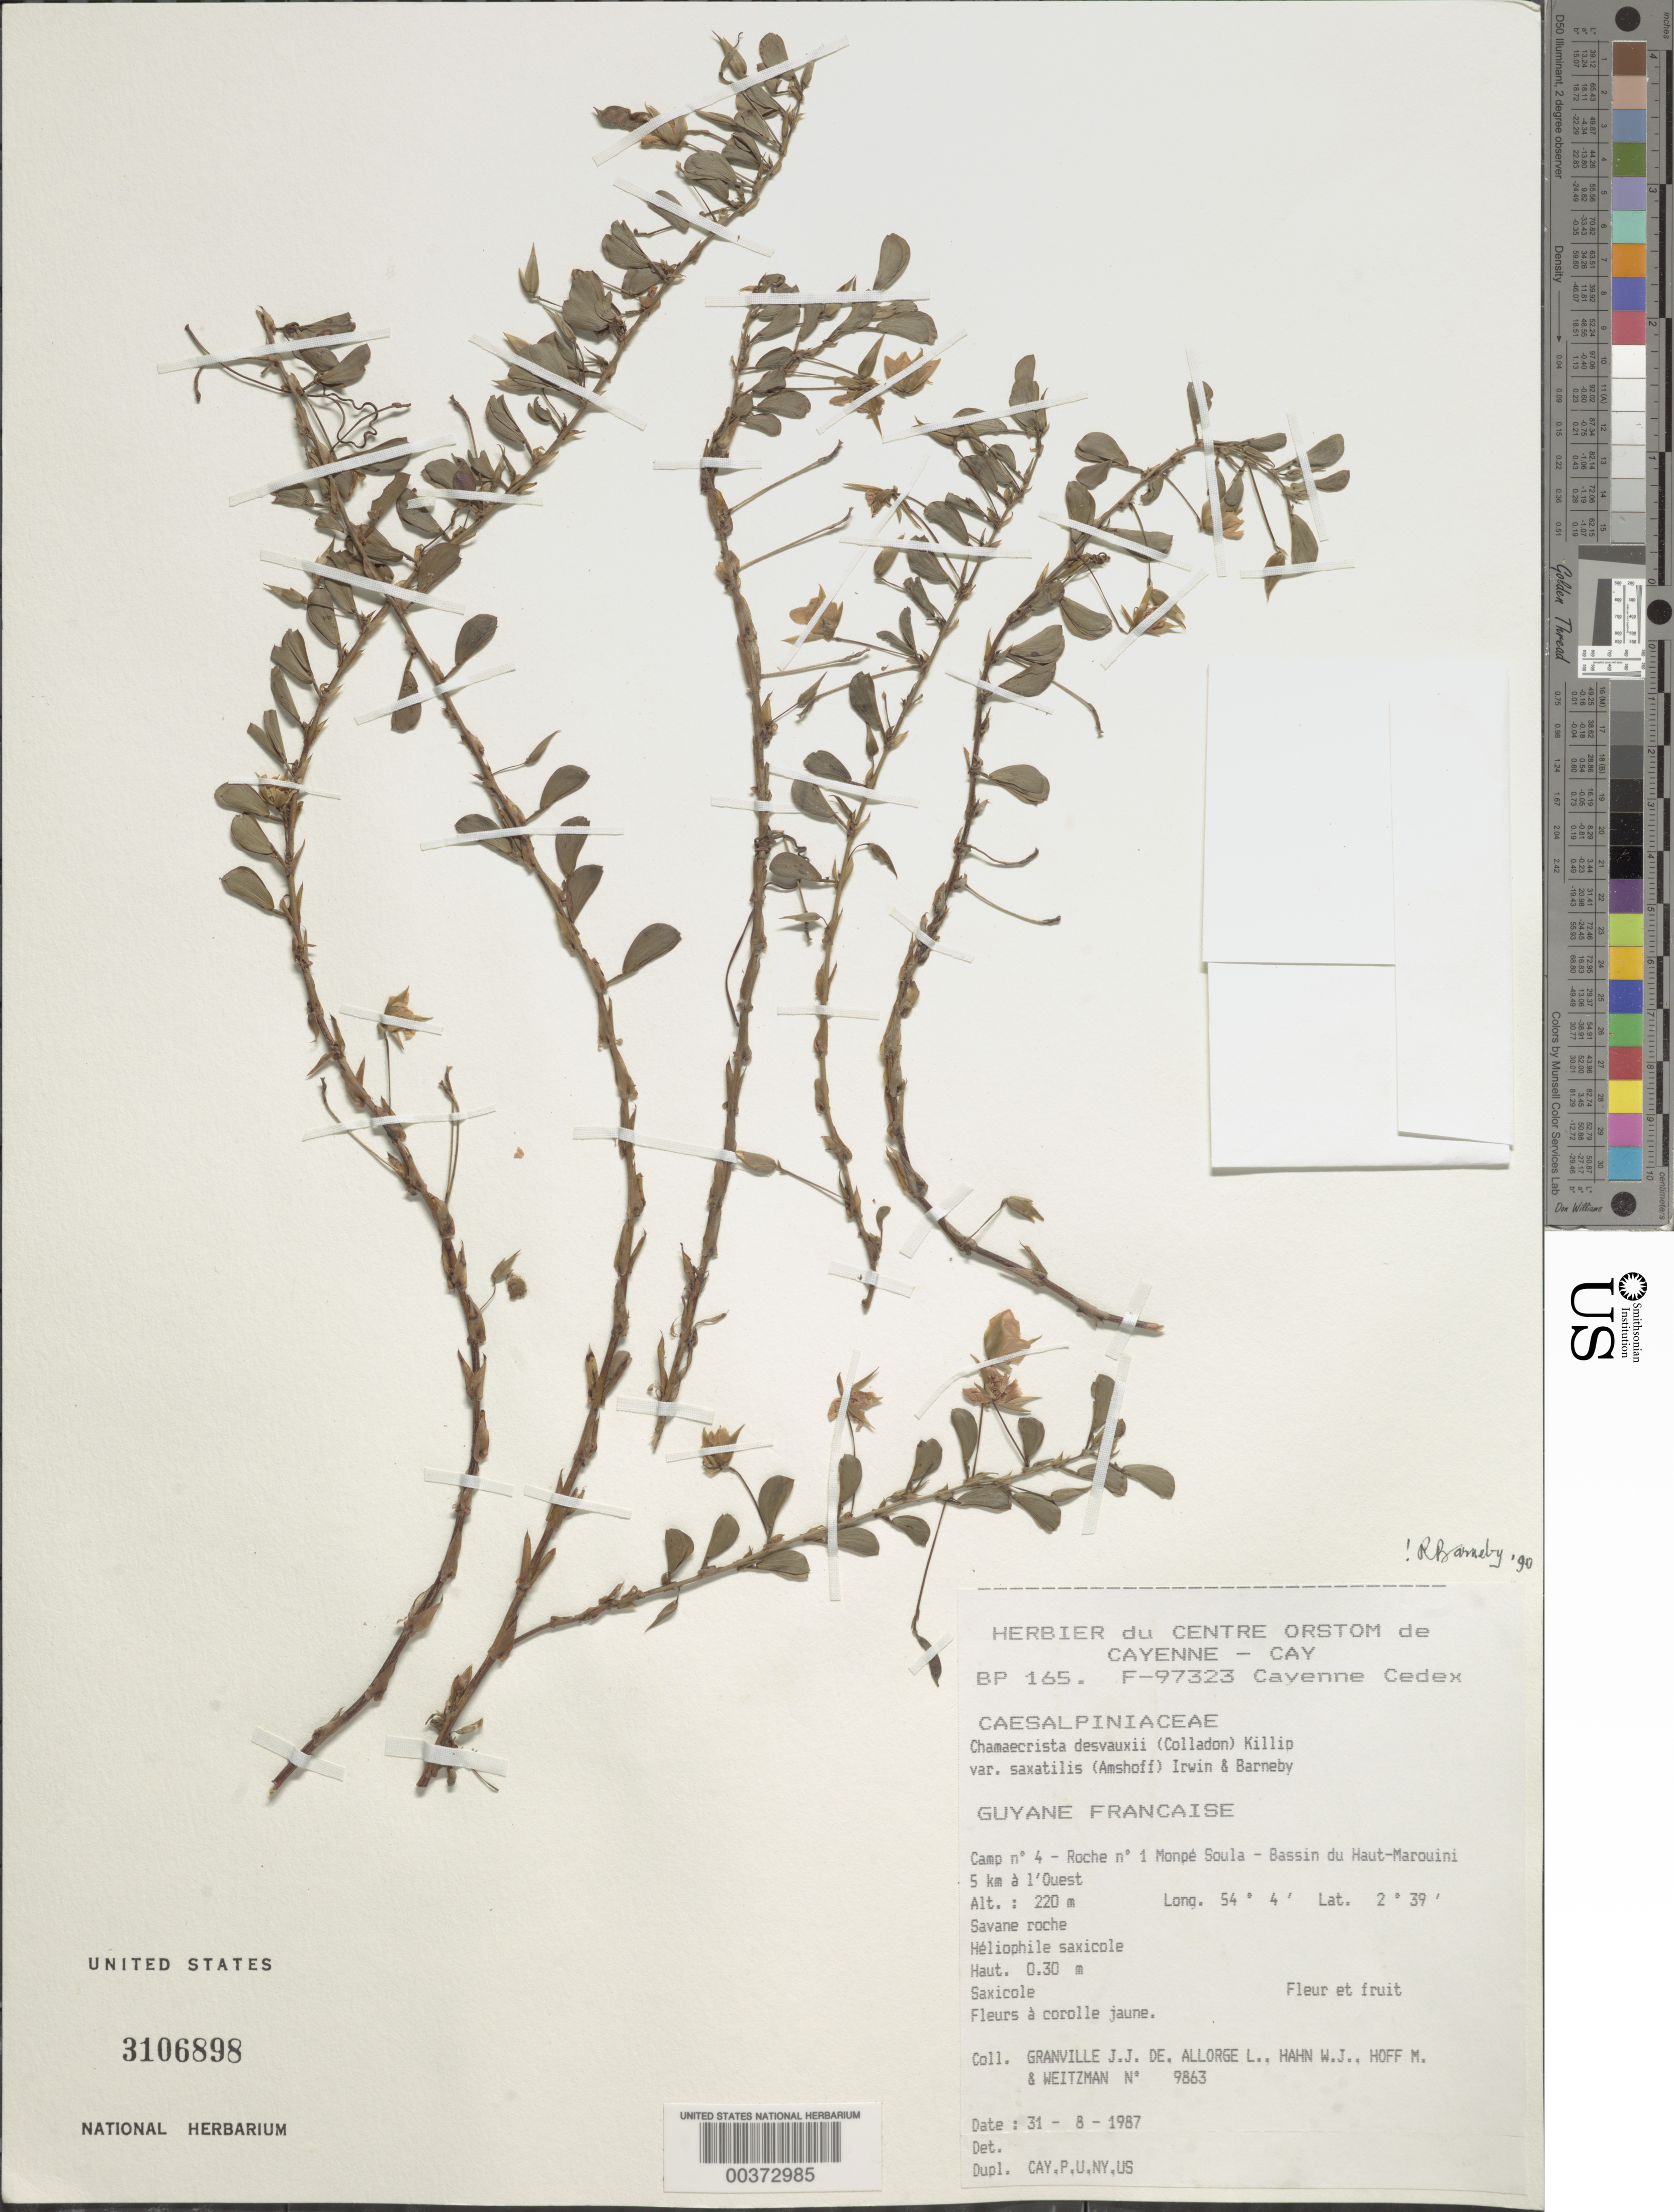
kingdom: Plantae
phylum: Tracheophyta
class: Magnoliopsida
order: Fabales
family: Fabaceae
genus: Chamaecrista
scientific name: Chamaecrista desvauxii var. saxatilis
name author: (Amshoff) H.S. Irwin & Barneby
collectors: J.-J. de Granville, L. Allorge, W. J. Hahn, M. Hoff & A. L. Weitzman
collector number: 9863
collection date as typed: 31 Aug 1987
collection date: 1987-08-31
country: French Guiana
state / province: Saint-Laurent-du-Maroni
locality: Camp no. 4 - roche no. 1 monpe soula - bassin du haut-marouini, 5 km al'ouest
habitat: Savane roche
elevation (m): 200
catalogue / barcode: US 3106898